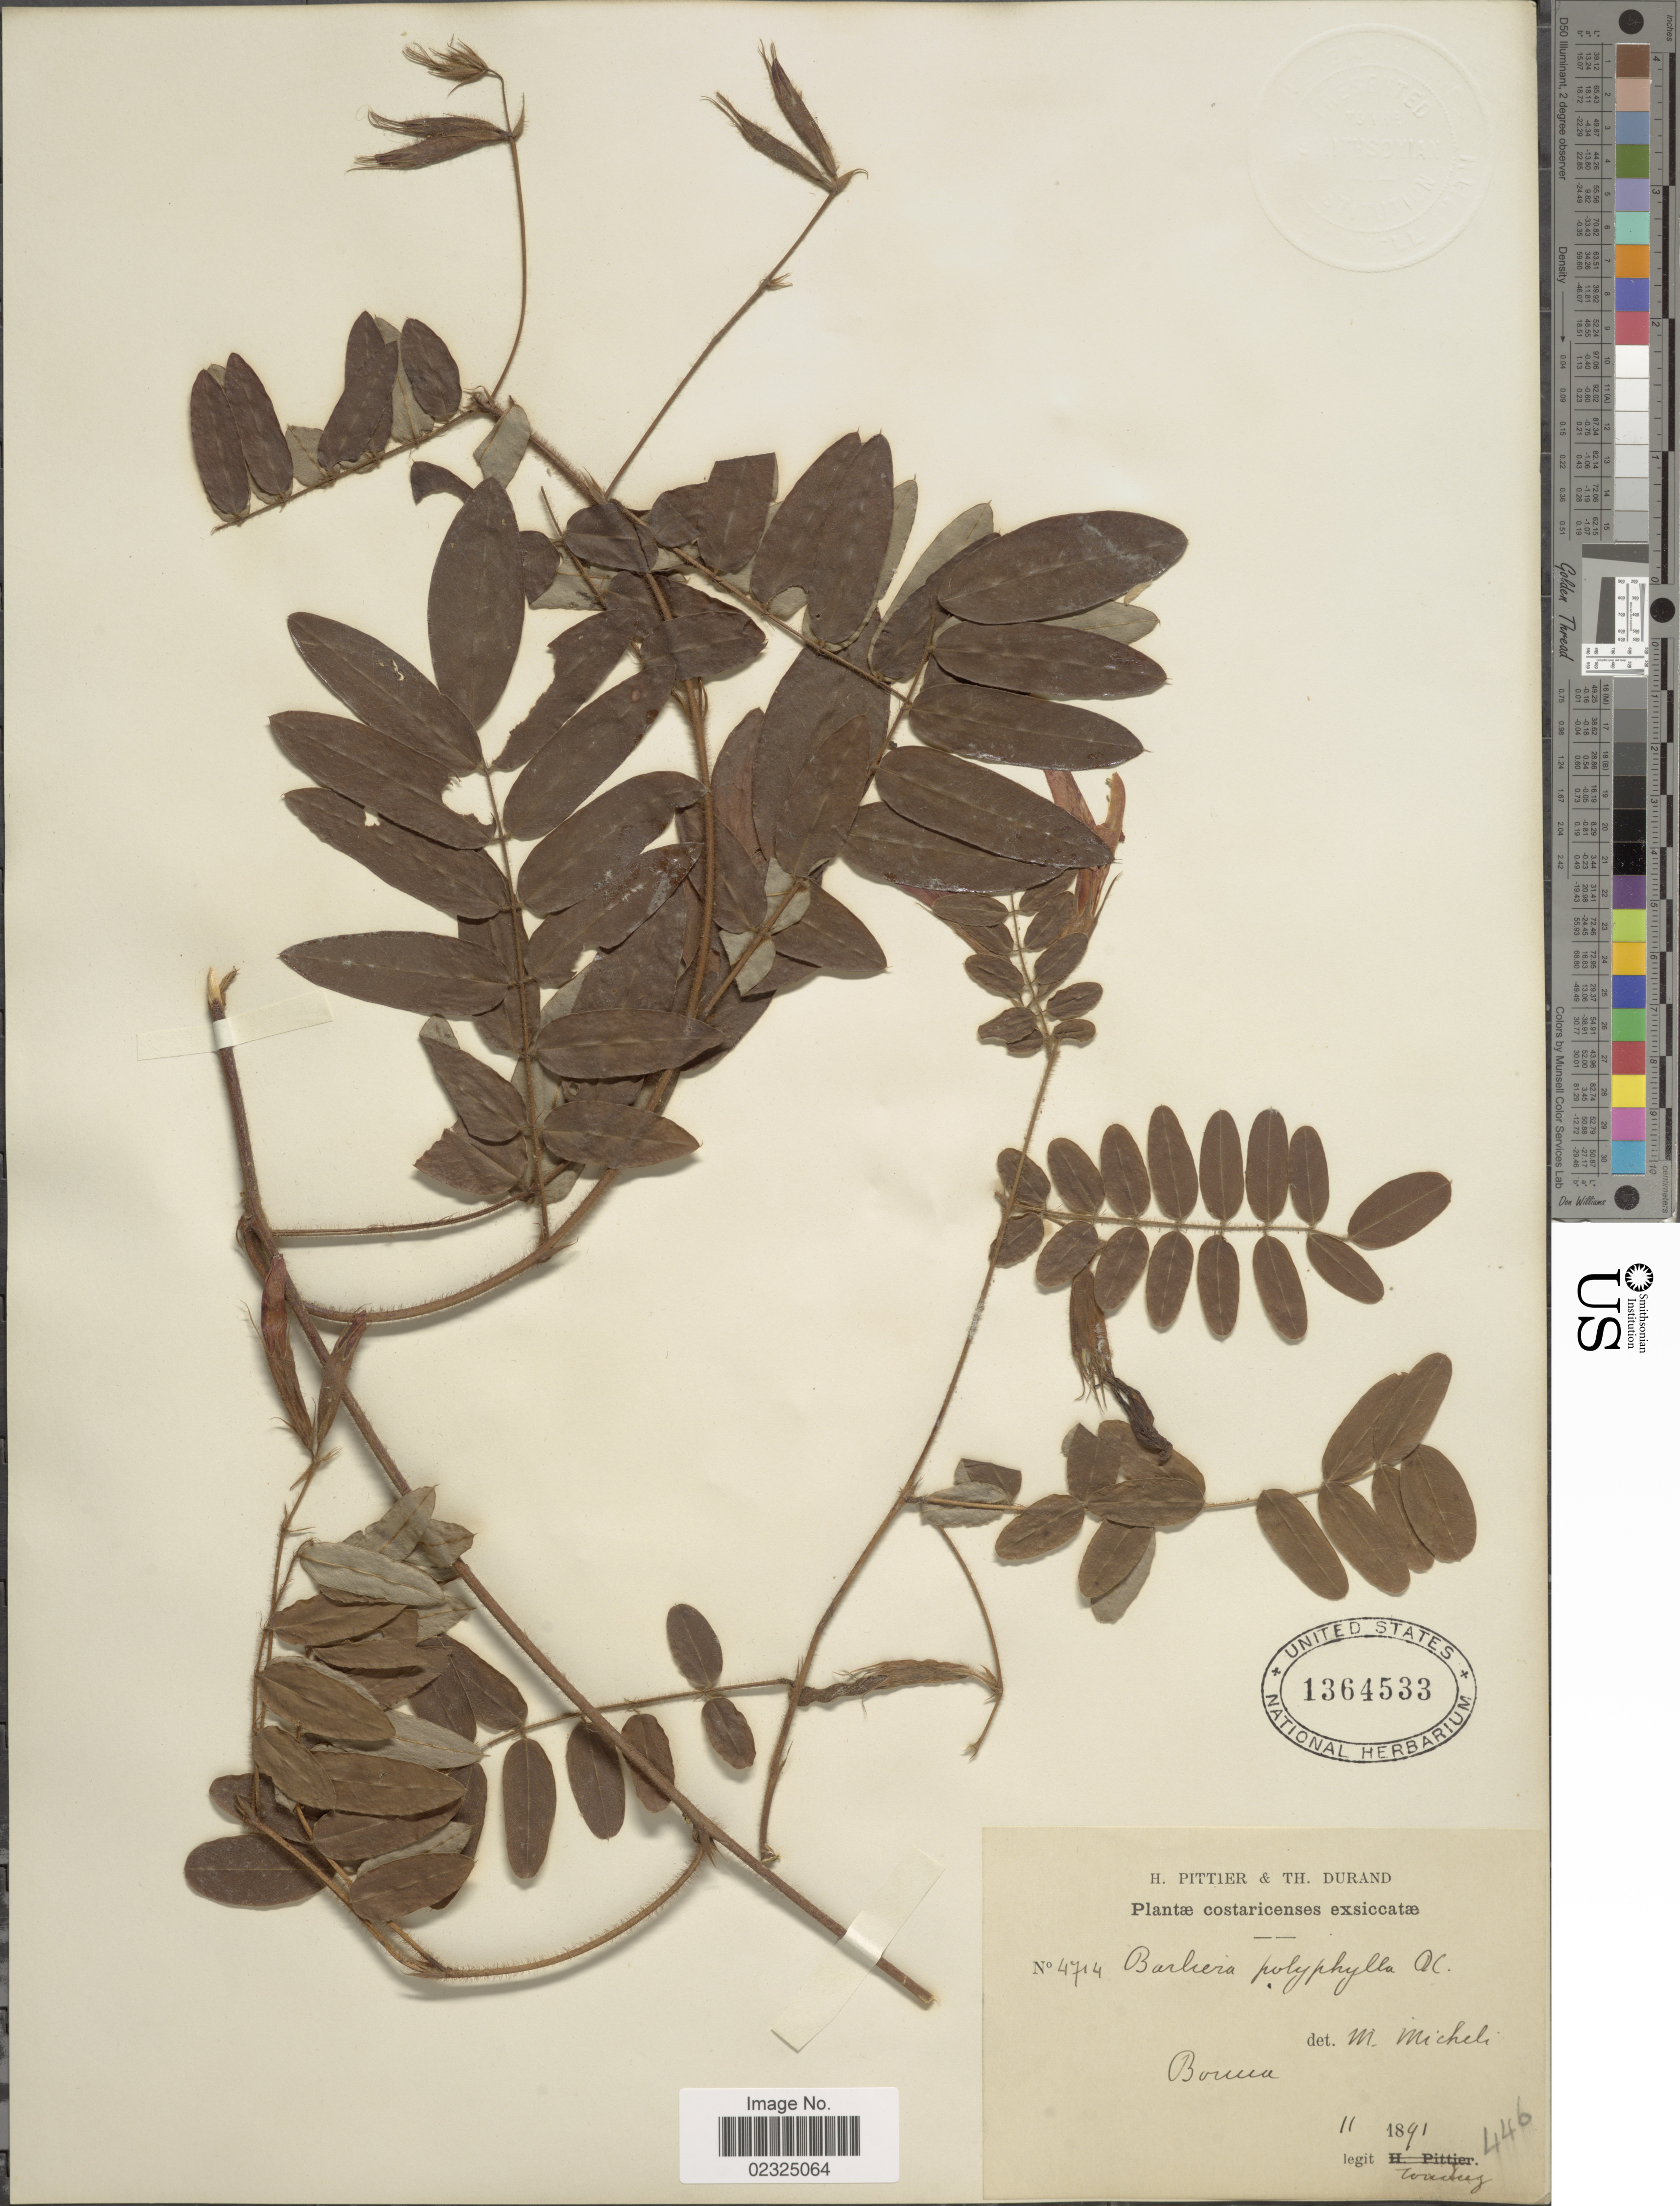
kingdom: Plantae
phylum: Tracheophyta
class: Magnoliopsida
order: Fabales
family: Fabaceae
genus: Barbieria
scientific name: Barbieria sp.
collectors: A. Tonduz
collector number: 4714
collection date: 1891-11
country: Costa Rica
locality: Costaricienses, Boruca.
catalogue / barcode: US 1364533